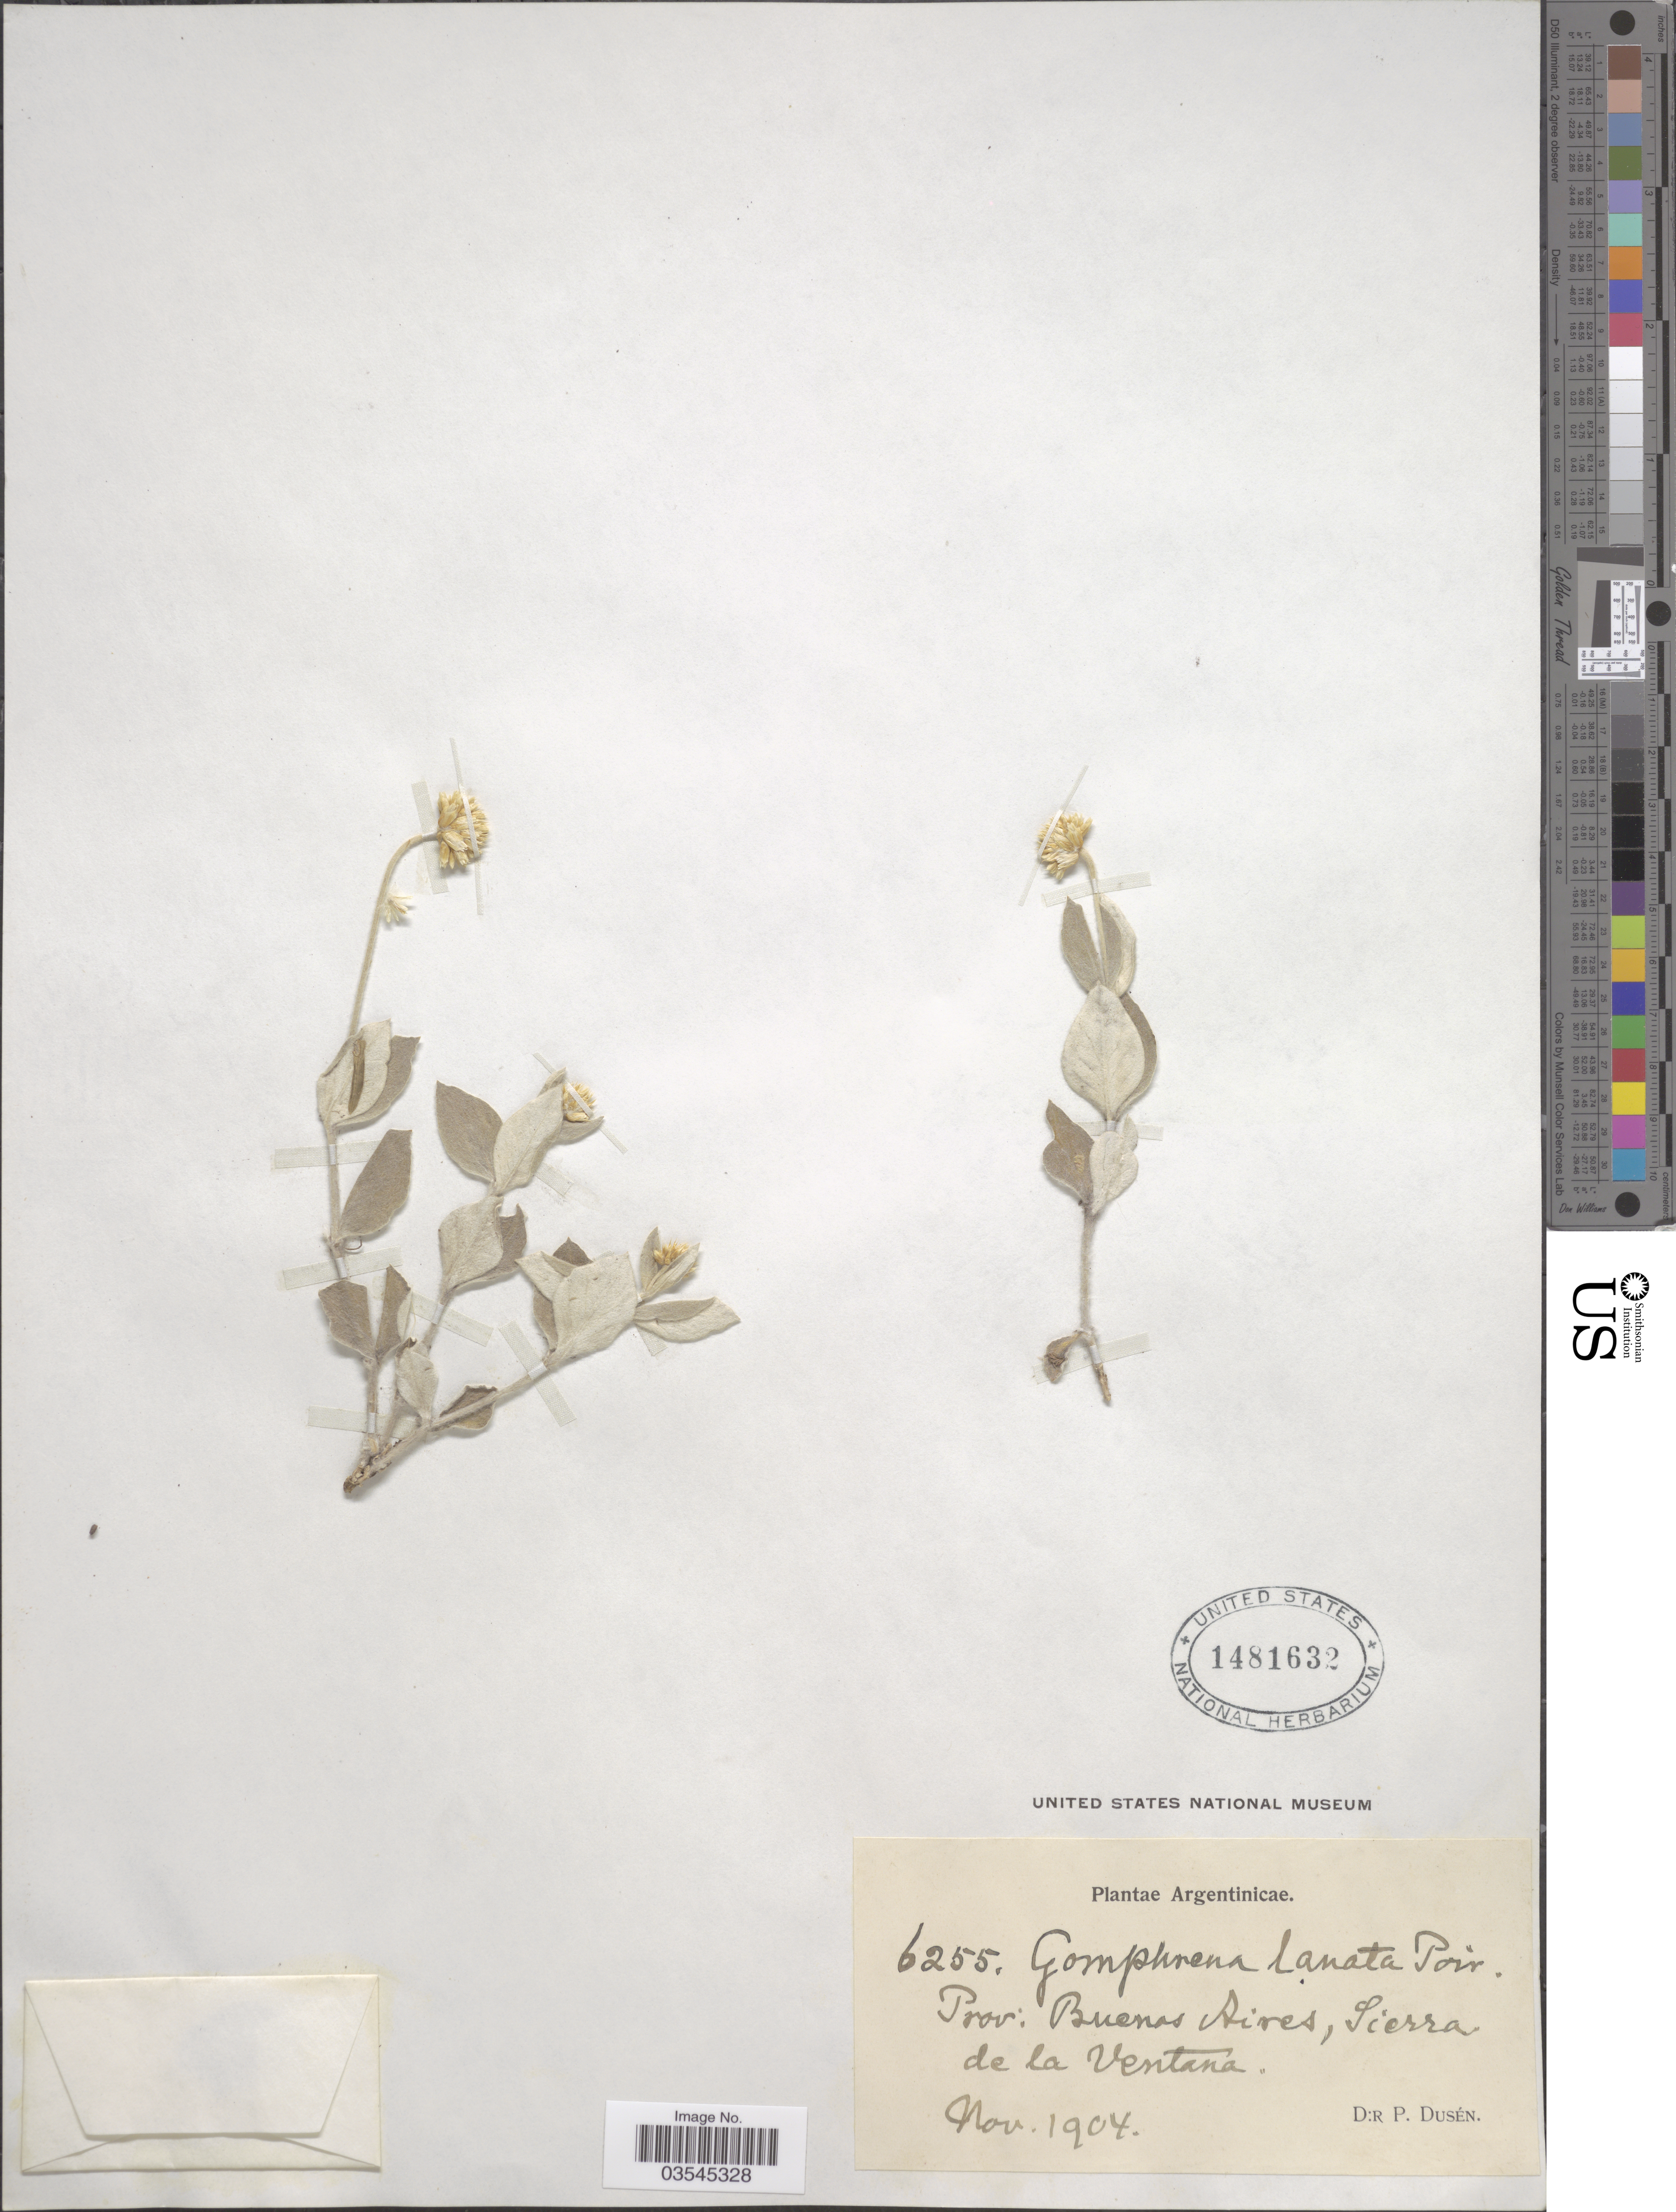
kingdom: Plantae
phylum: Tracheophyta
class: Magnoliopsida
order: Caryophyllales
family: Amaranthaceae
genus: Pfaffia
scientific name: Pfaffia gnaphaloides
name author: (L. f.) Mart.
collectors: P. Dusén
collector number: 6255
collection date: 1904-11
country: Argentina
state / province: Buenos Aires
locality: Sierra de la Ventana.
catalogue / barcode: US 1481632